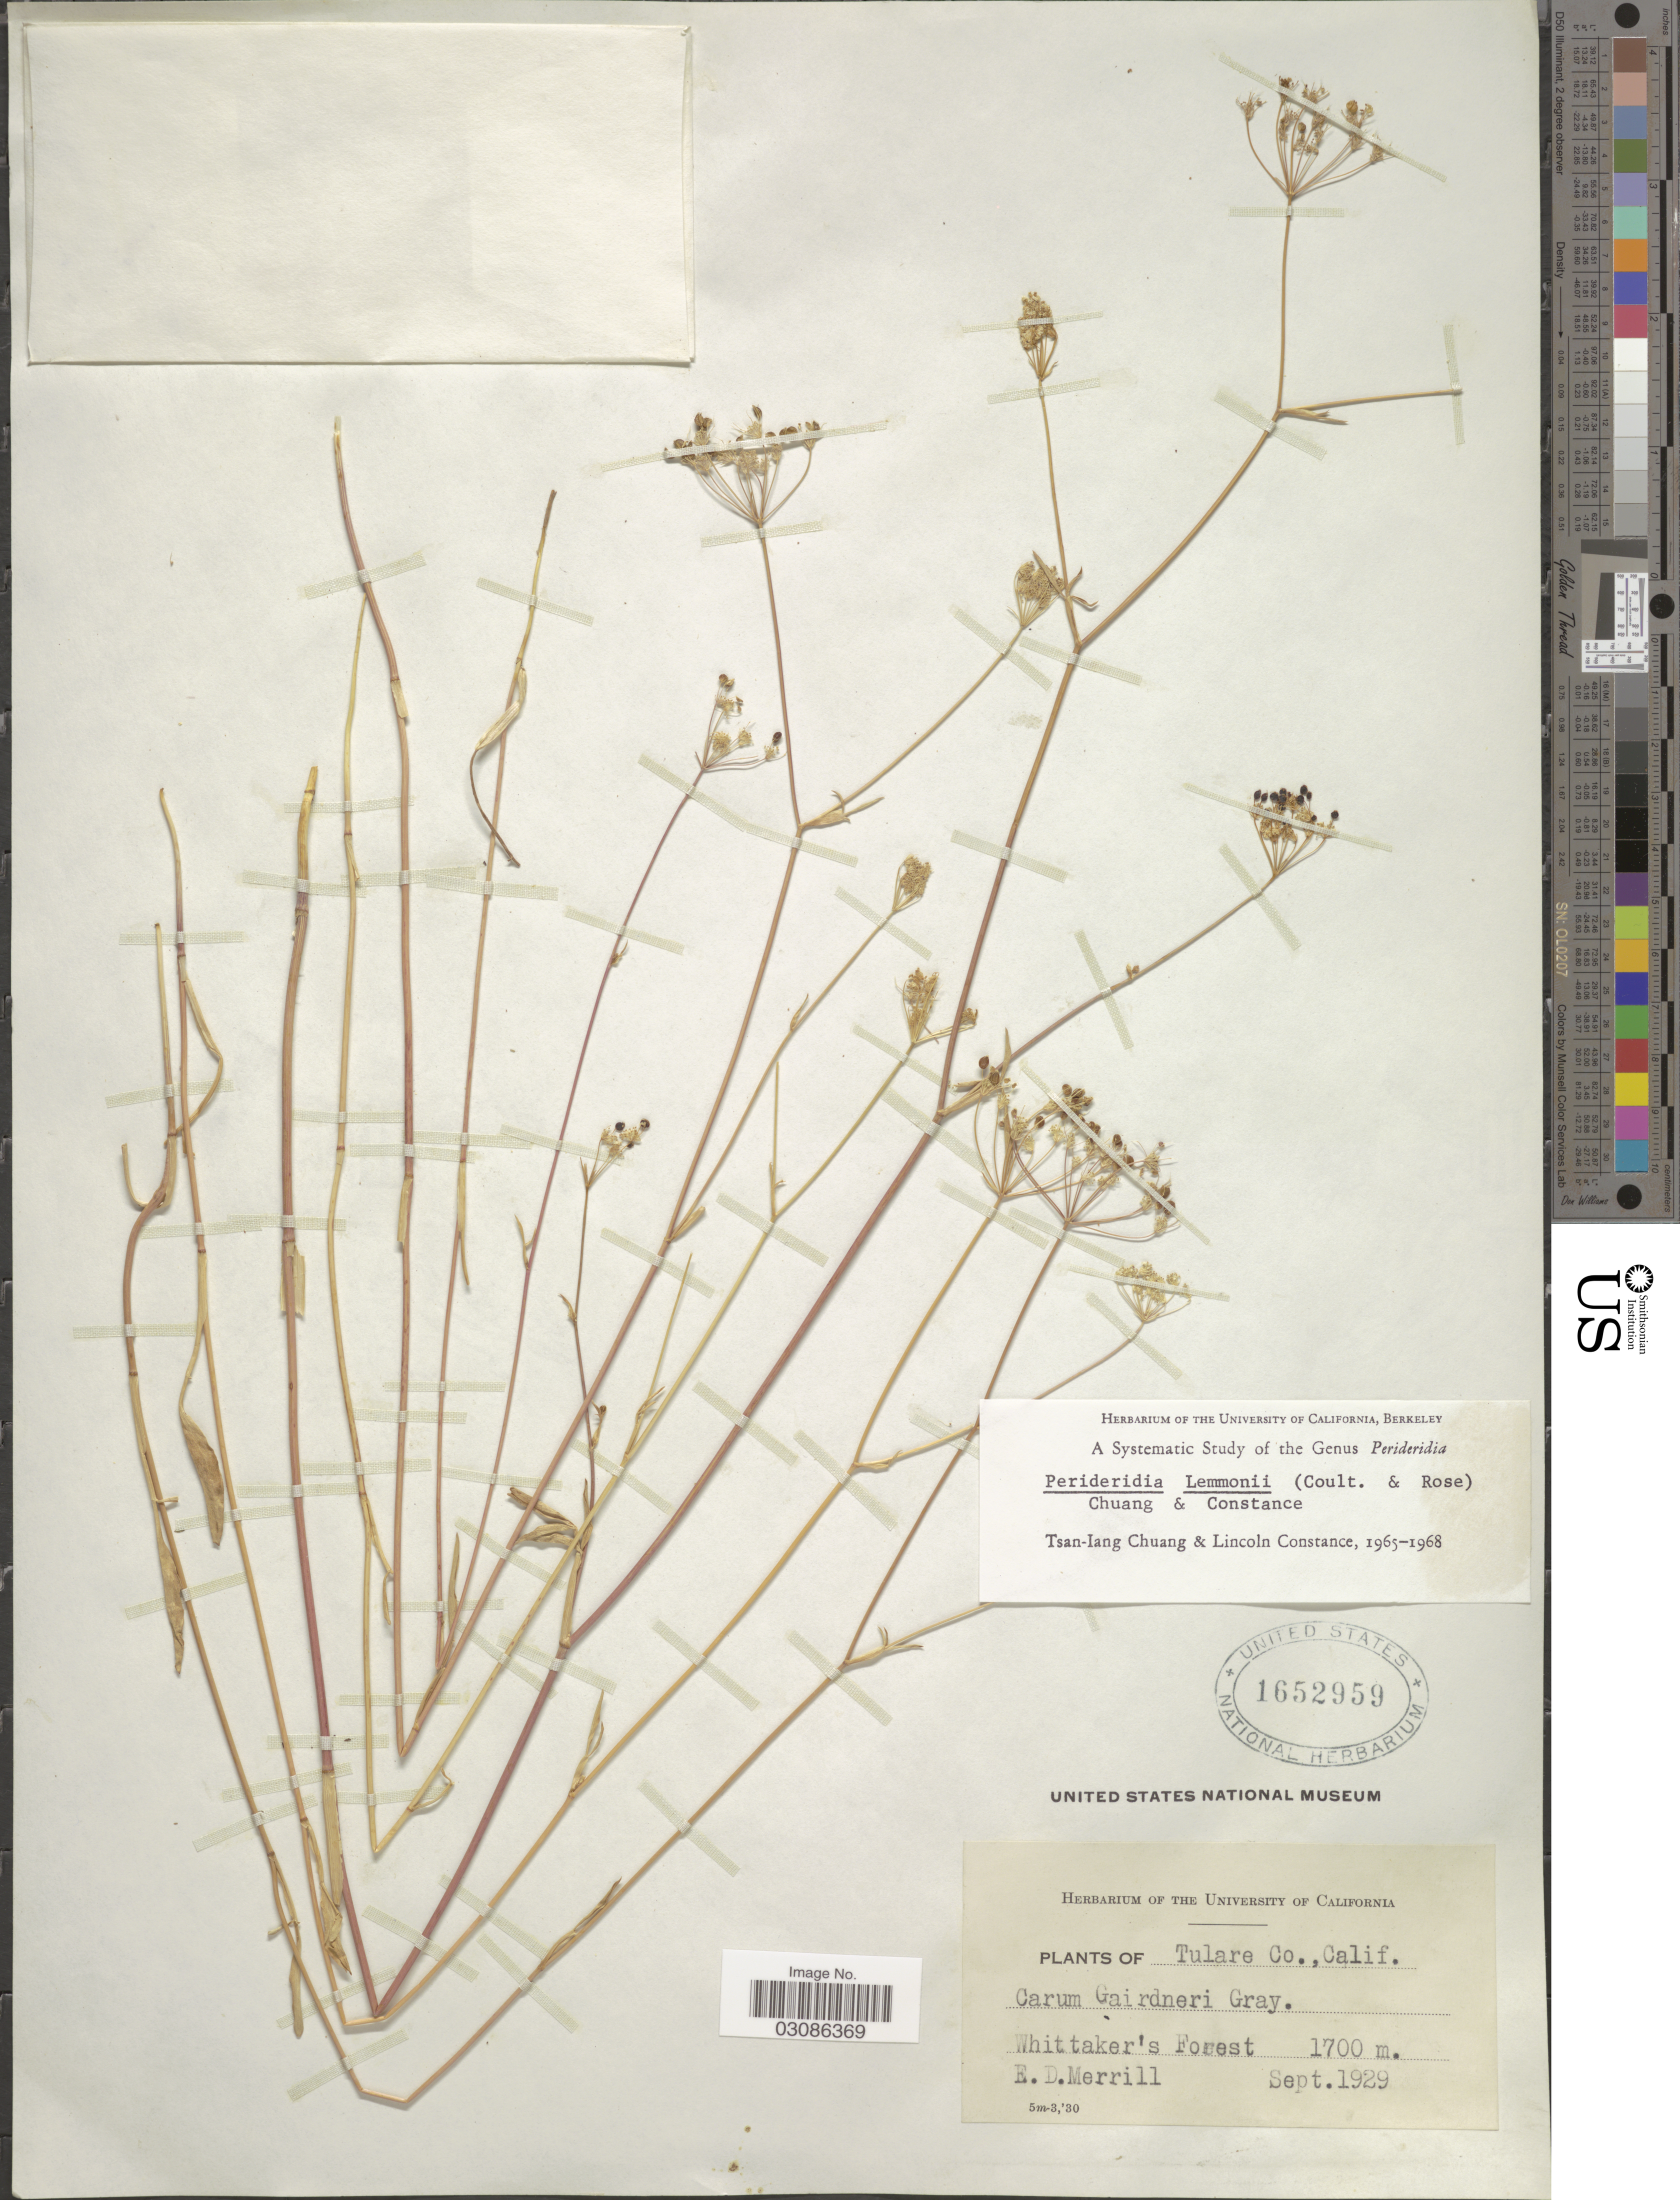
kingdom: Plantae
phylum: Tracheophyta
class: Magnoliopsida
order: Apiales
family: Apiaceae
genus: Perideridia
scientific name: Perideridia lemmonii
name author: (J.M. Coult. & Rose) T.I. Chuang & Constance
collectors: E. D. Merrill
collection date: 1929-09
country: United States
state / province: California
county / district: Tulare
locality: Tulare Co., Whittaker's Forest.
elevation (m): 1700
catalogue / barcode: US 1652959